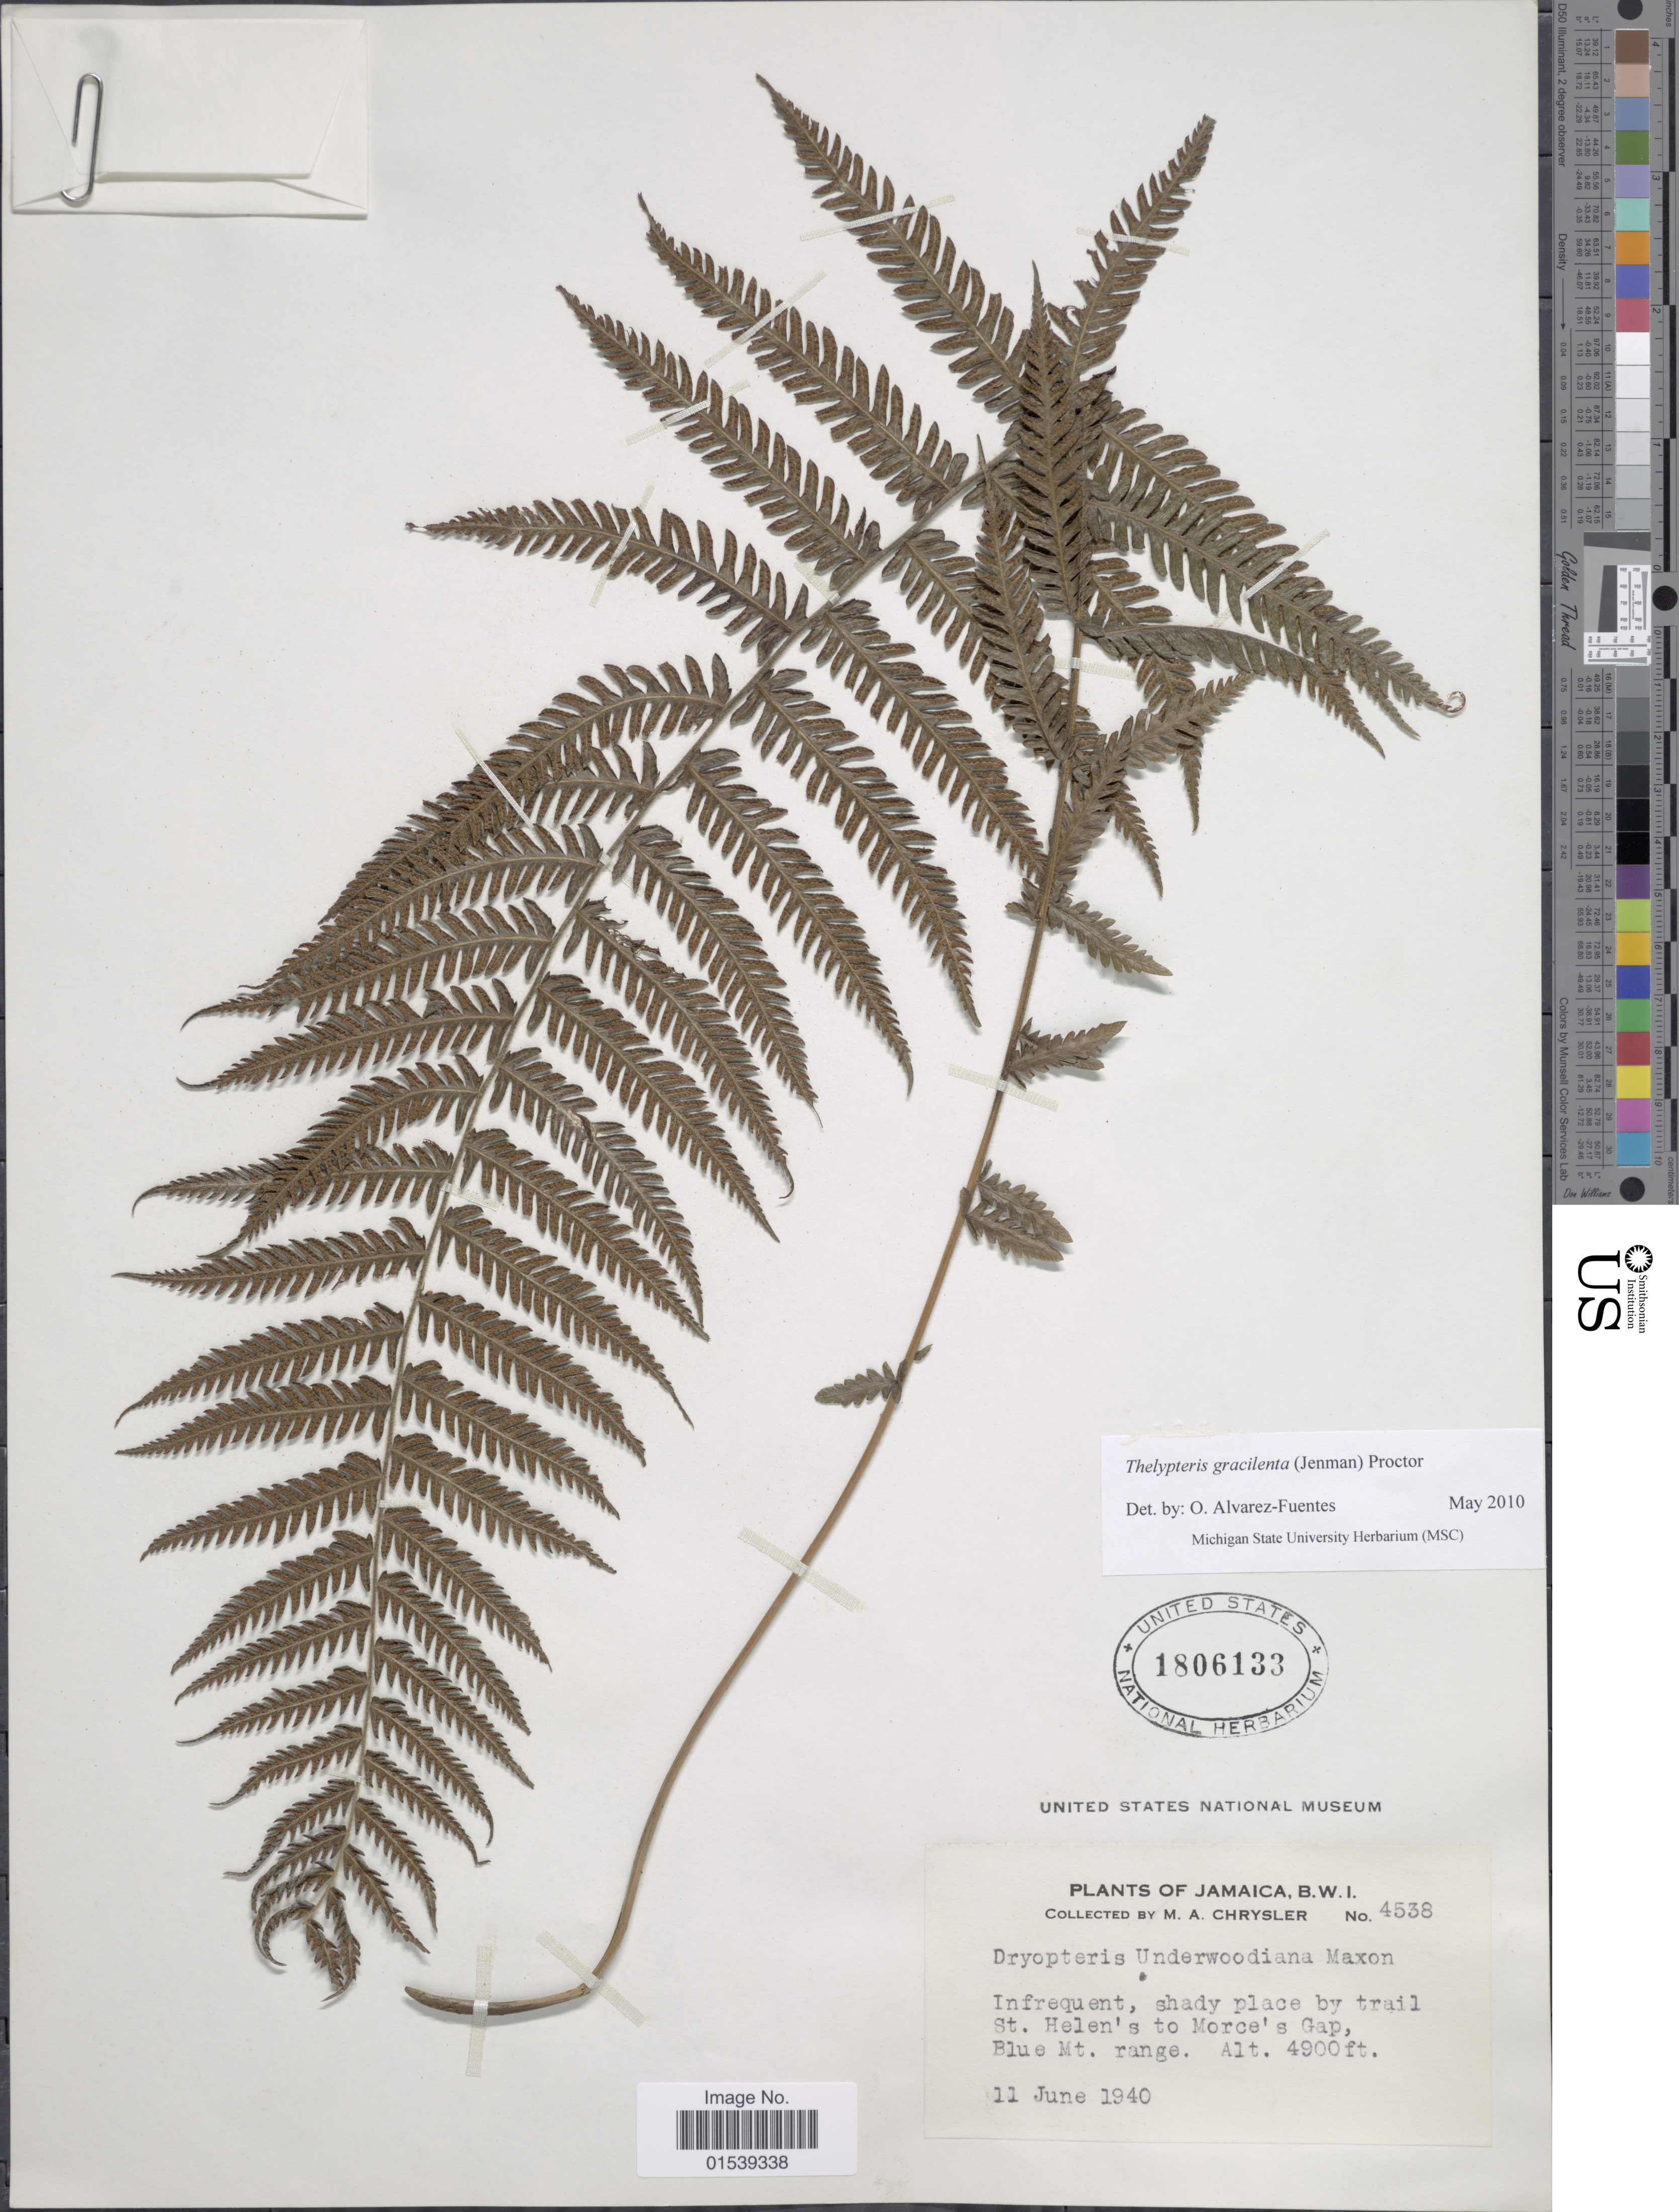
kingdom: Plantae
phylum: Tracheophyta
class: Polypodiopsida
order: Polypodiales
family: Thelypteridaceae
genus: Amauropelta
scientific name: Amauropelta gracilienta (Jenman) comb. nov., ined. 2015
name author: (Jenman)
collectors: M. A. Chrysler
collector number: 4538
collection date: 1940-06-11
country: Jamaica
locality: Jamaica, B.W.I., shady place by trail St. Helen's to Morce's Gap, Blue Mt. range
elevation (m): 1494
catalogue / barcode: US 1806133